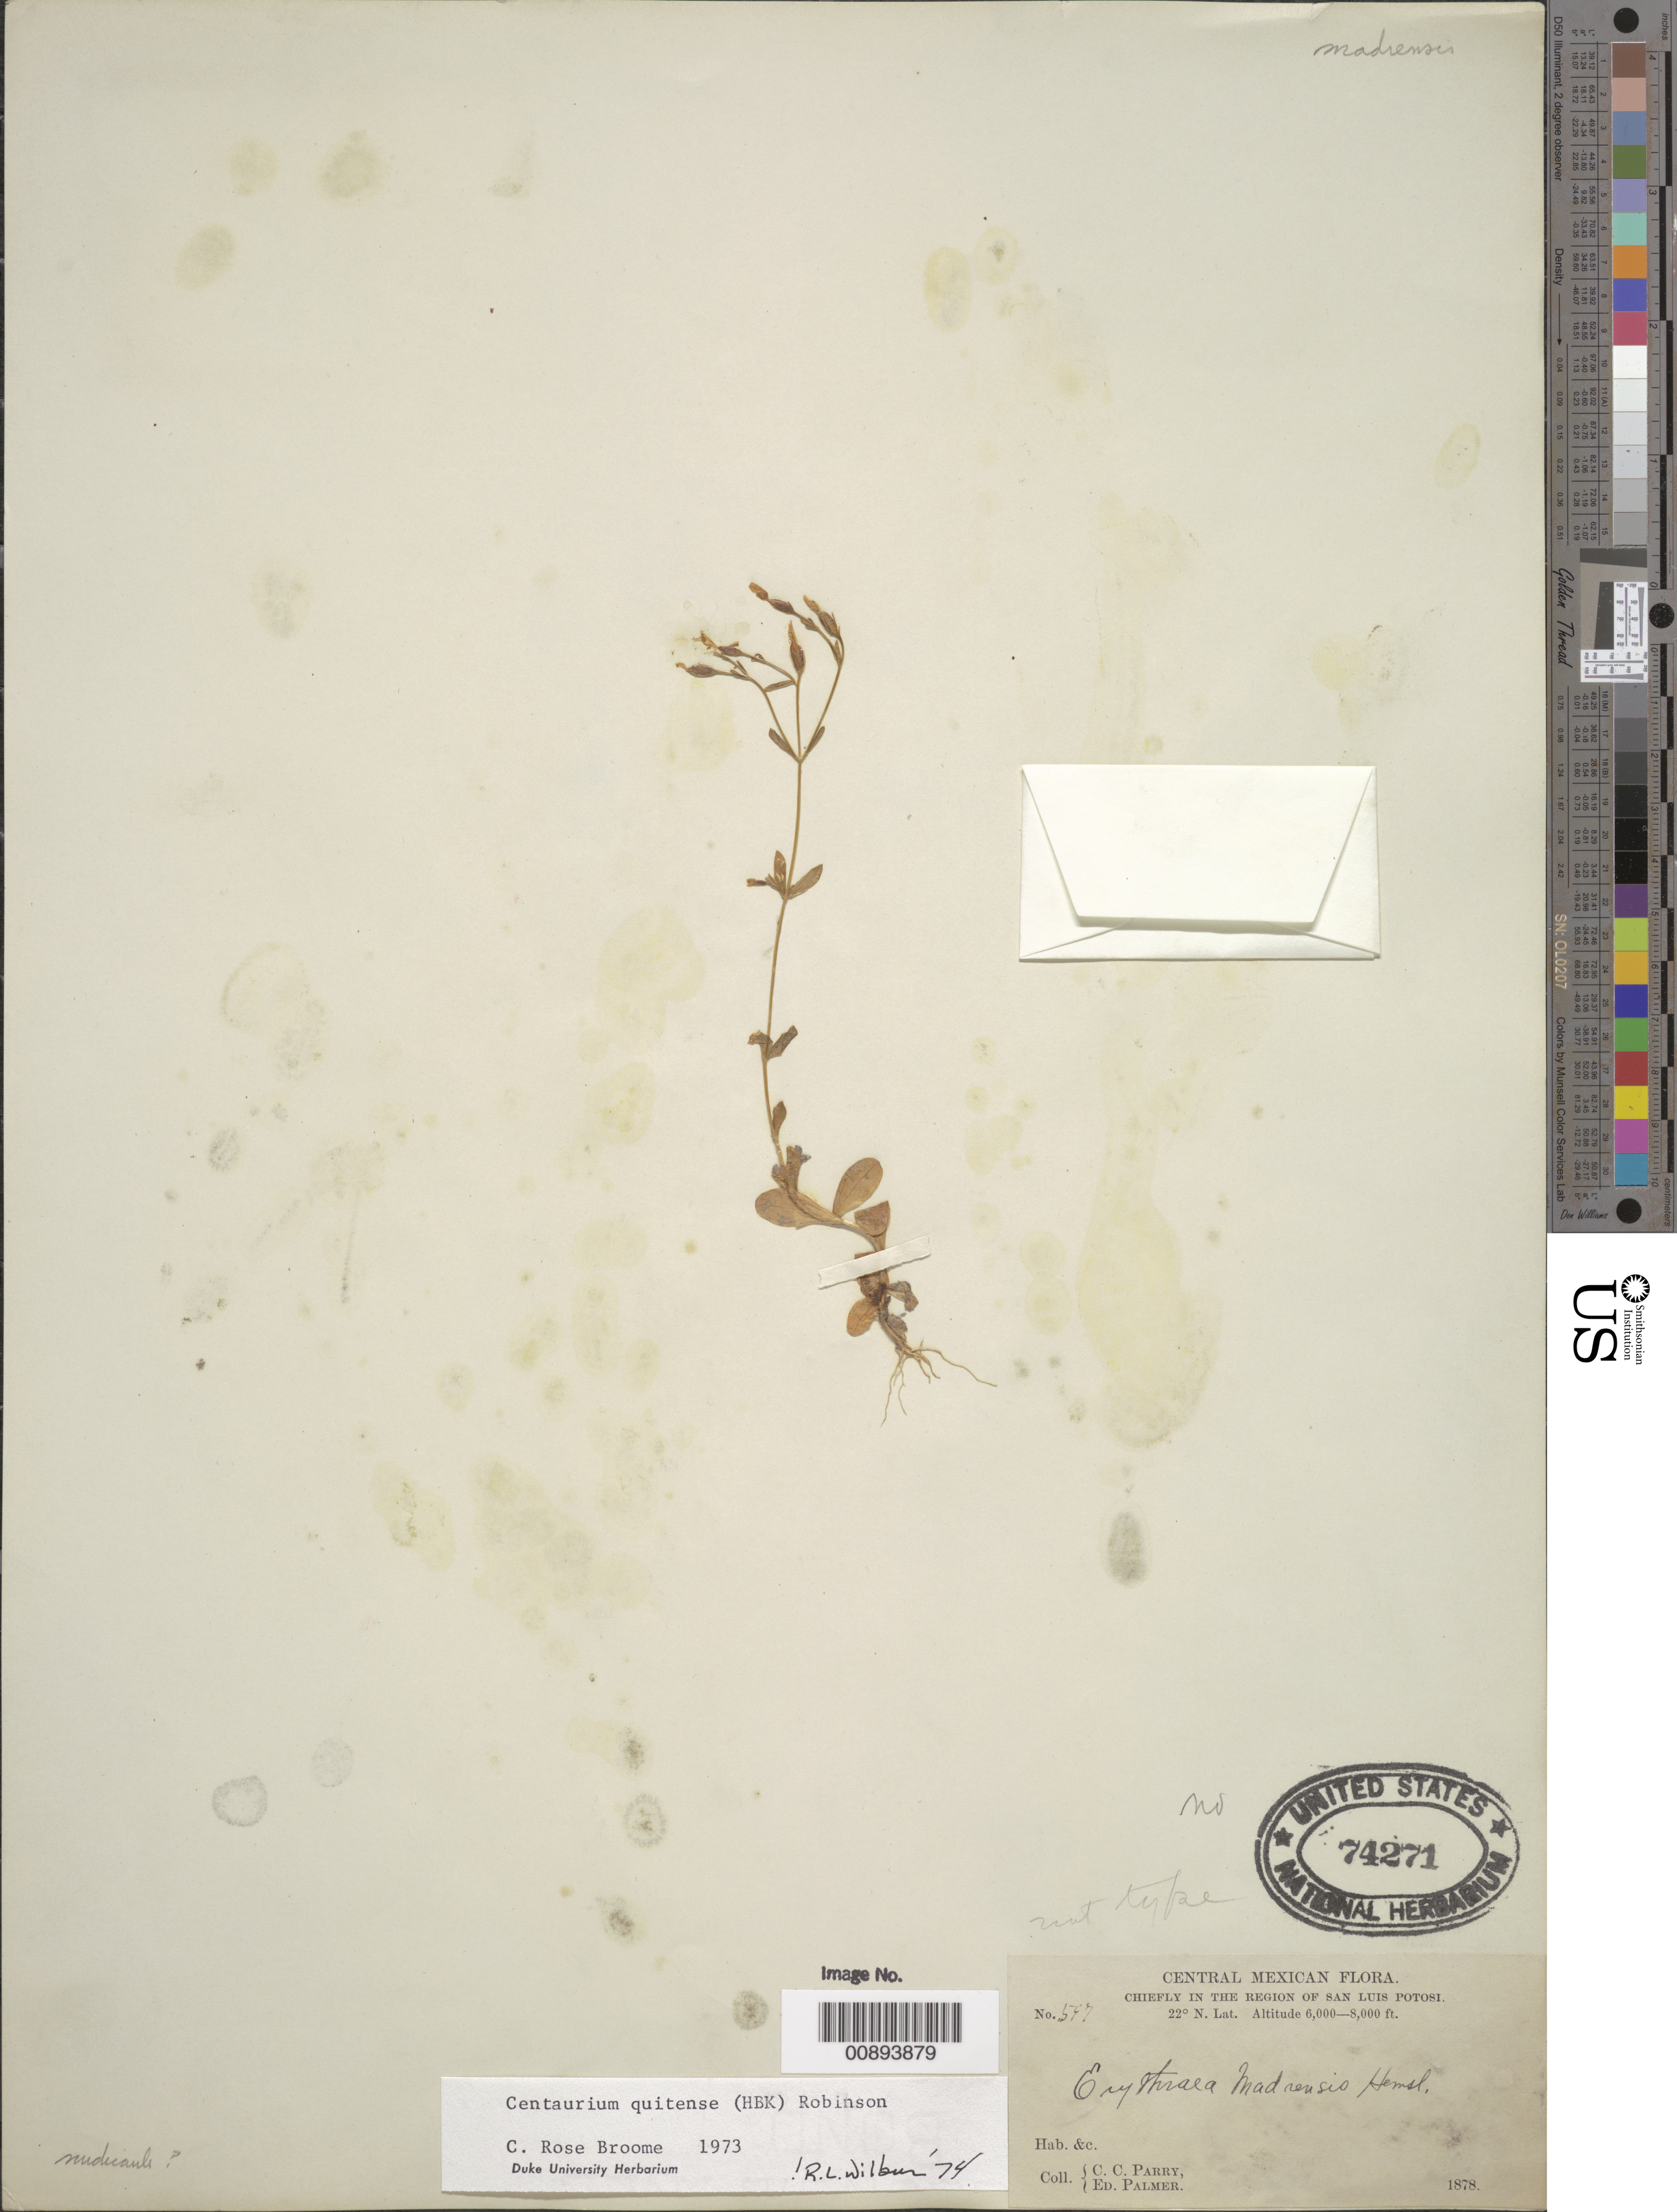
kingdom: Plantae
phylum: Tracheophyta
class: Magnoliopsida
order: Gentianales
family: Gentianaceae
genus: Centaurium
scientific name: Centaurium quitense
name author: (Kunth) B.L. Rob.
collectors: C. C. Parry & E. Palmer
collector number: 597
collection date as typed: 1878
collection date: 1878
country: Mexico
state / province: San Luis Potosí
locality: Chiefly in the region of San Luis Potosí.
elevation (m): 1829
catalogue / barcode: US 74271